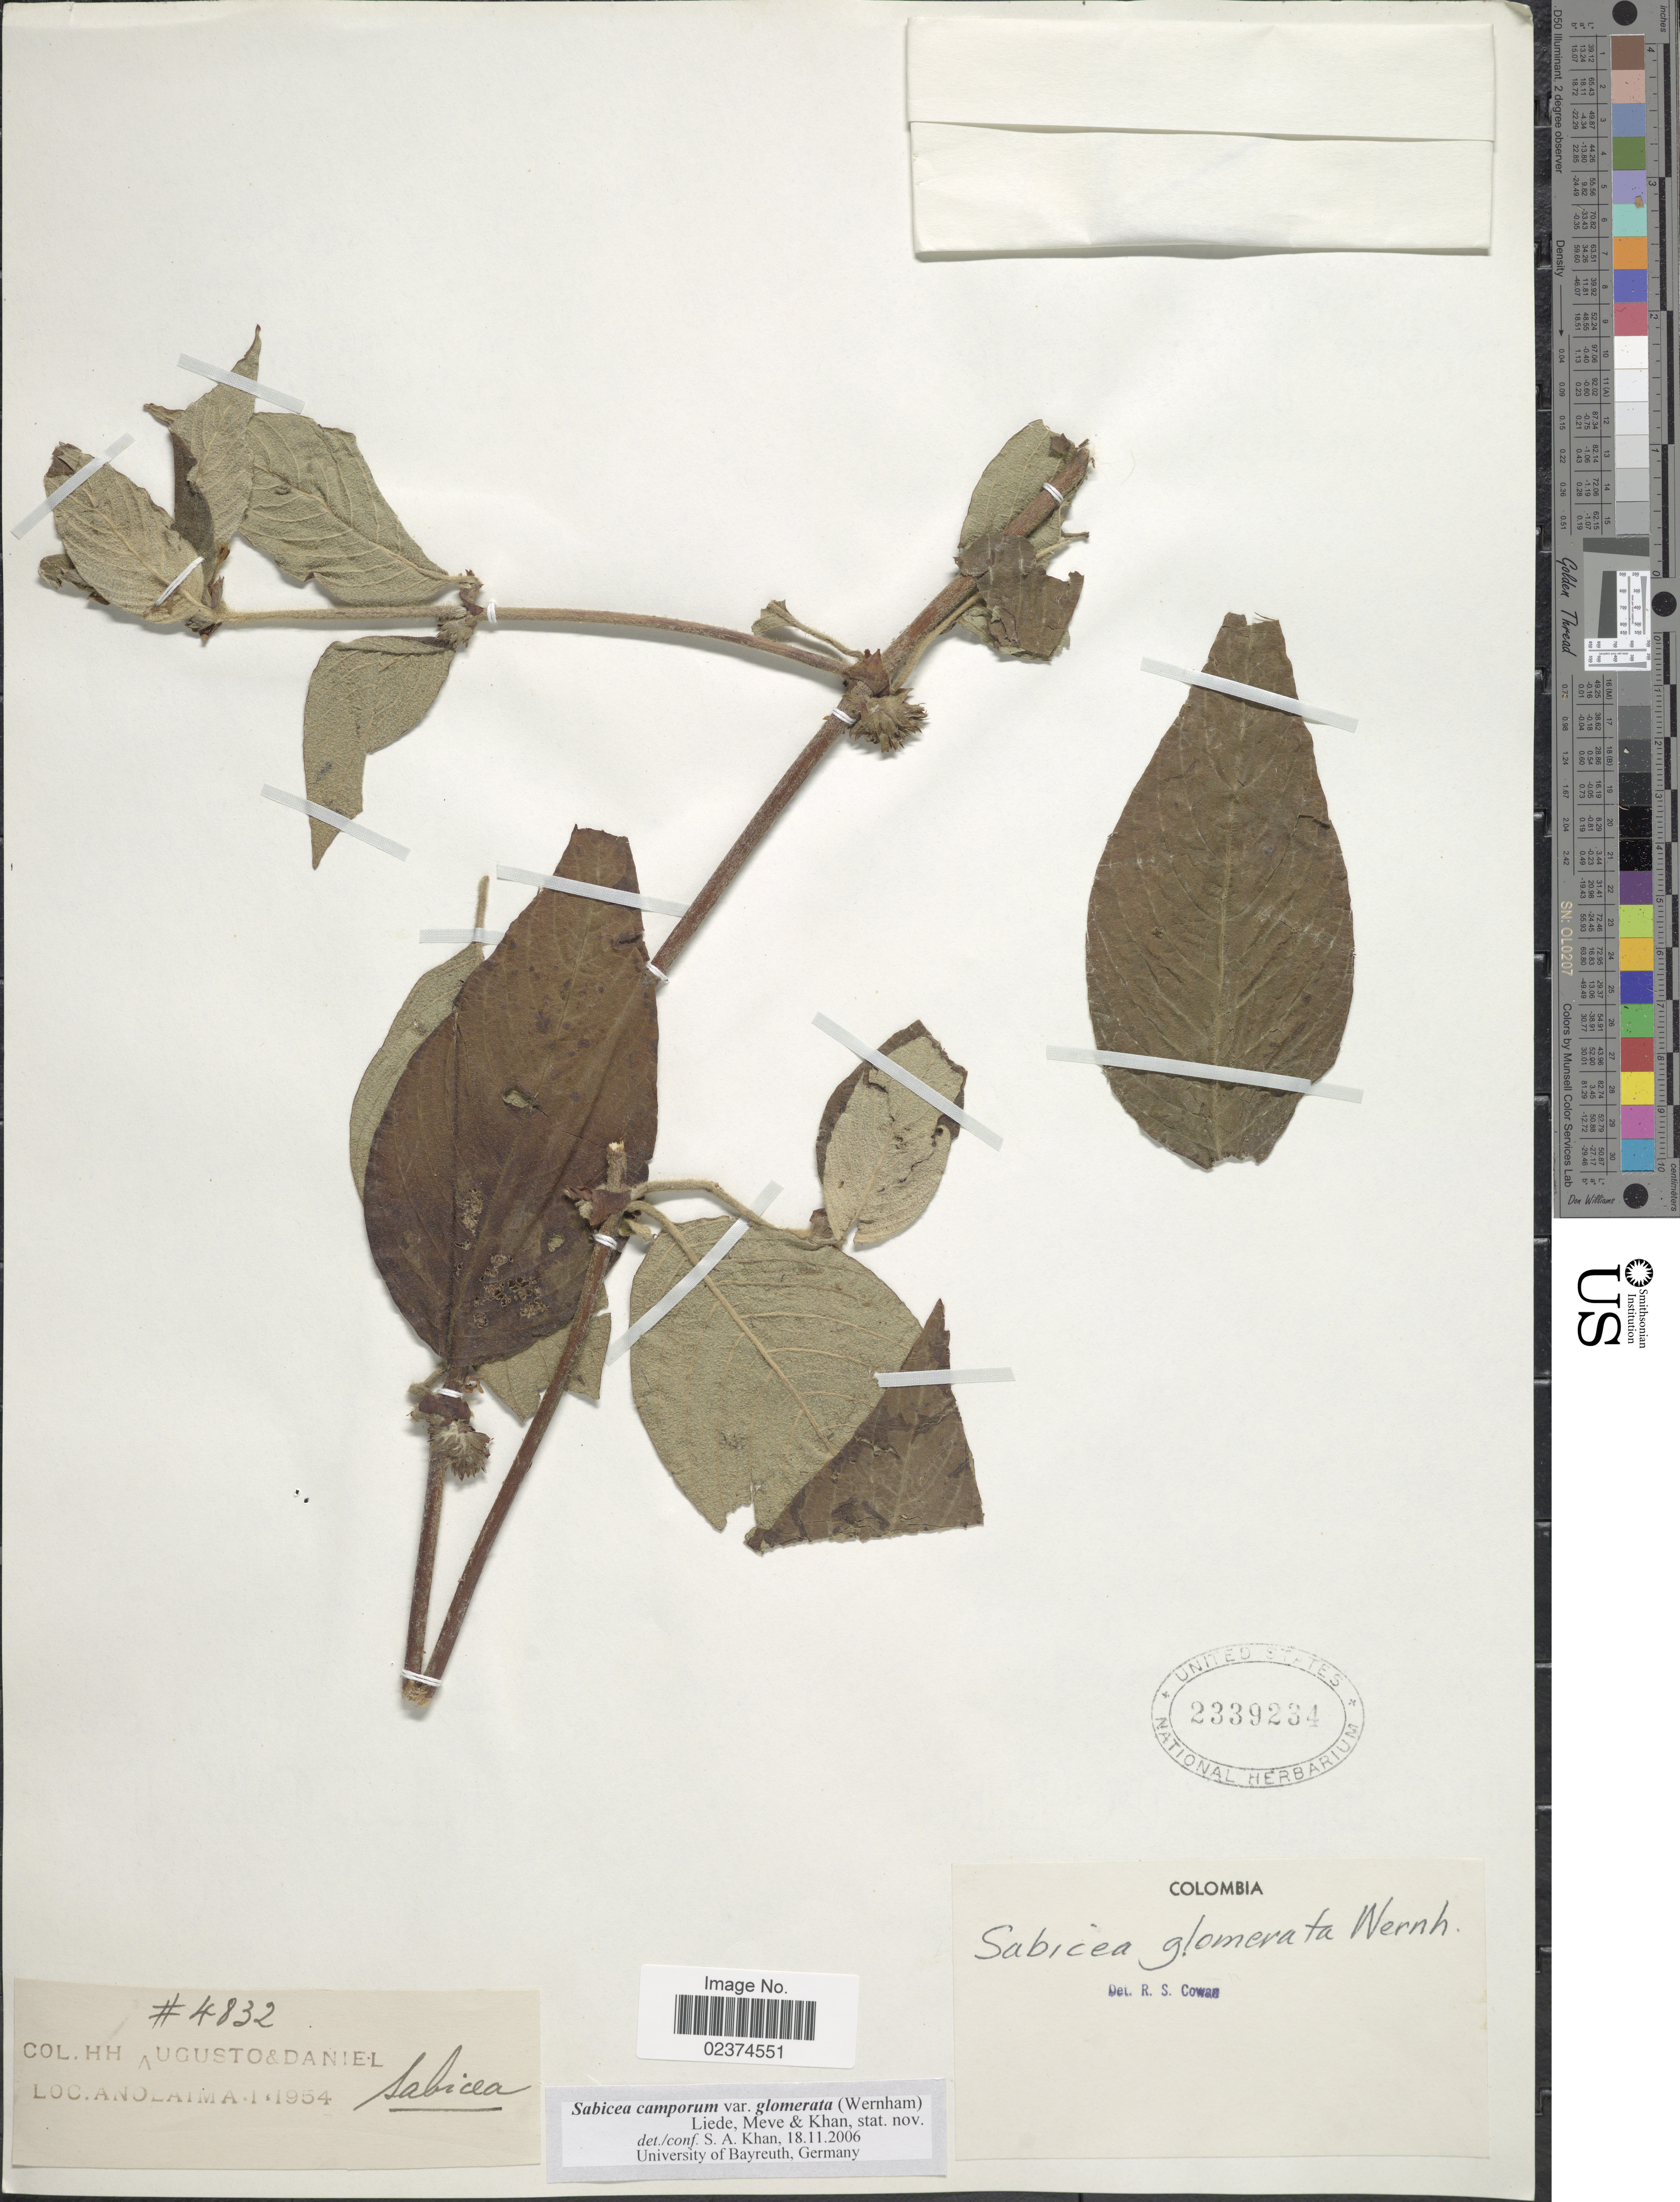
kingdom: Plantae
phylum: Tracheophyta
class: Magnoliopsida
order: Gentianales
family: Rubiaceae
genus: Sabicea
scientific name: Sabicea camporum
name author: Sprague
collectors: H. Augusto & -. Daniel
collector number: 4832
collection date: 1954-01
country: Colombia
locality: Anolaima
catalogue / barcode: US 2339234